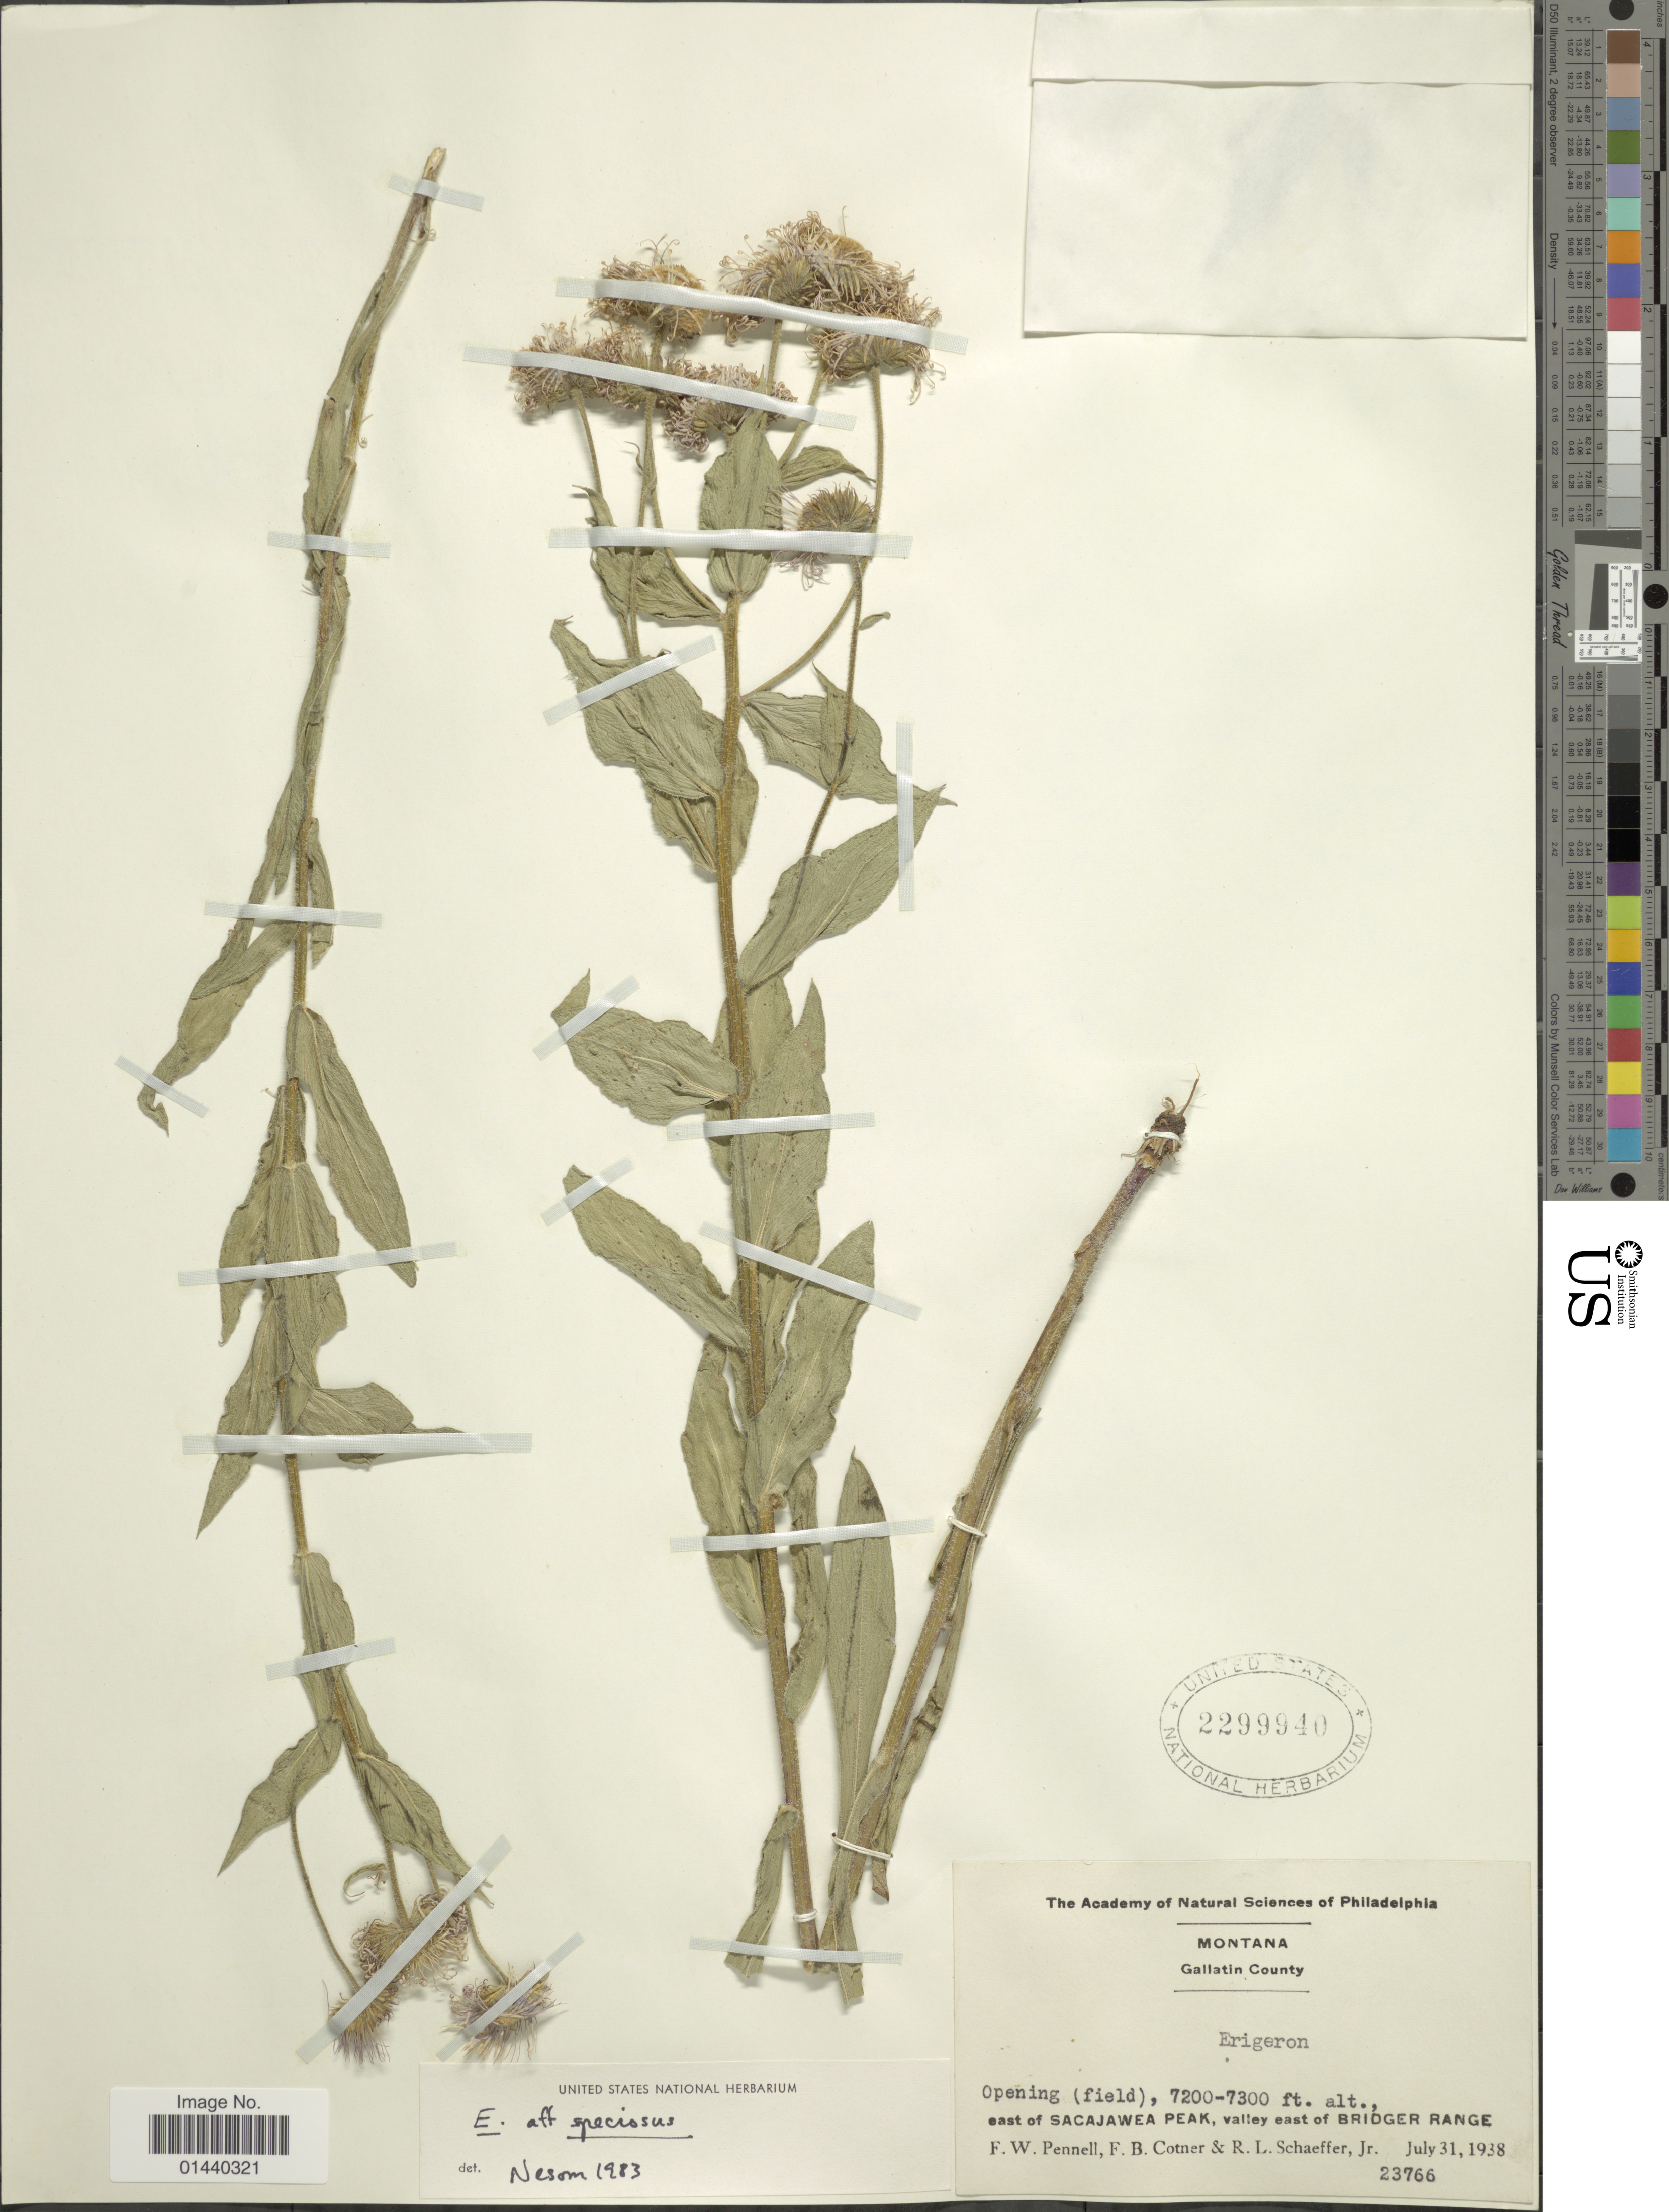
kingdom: Plantae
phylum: Tracheophyta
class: Magnoliopsida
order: Asterales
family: Asteraceae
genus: Erigeron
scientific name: Erigeron speciosus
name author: (Lindl.) DC.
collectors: F. W. Pennell, F. Cotner & R. L. Schaeffer Jr.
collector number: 23766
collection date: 1938-07-31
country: United States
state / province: Oregon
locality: Gallatin County. East of Sacajawea Peak, valley east of Bridger Range.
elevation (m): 2195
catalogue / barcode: US 2299940